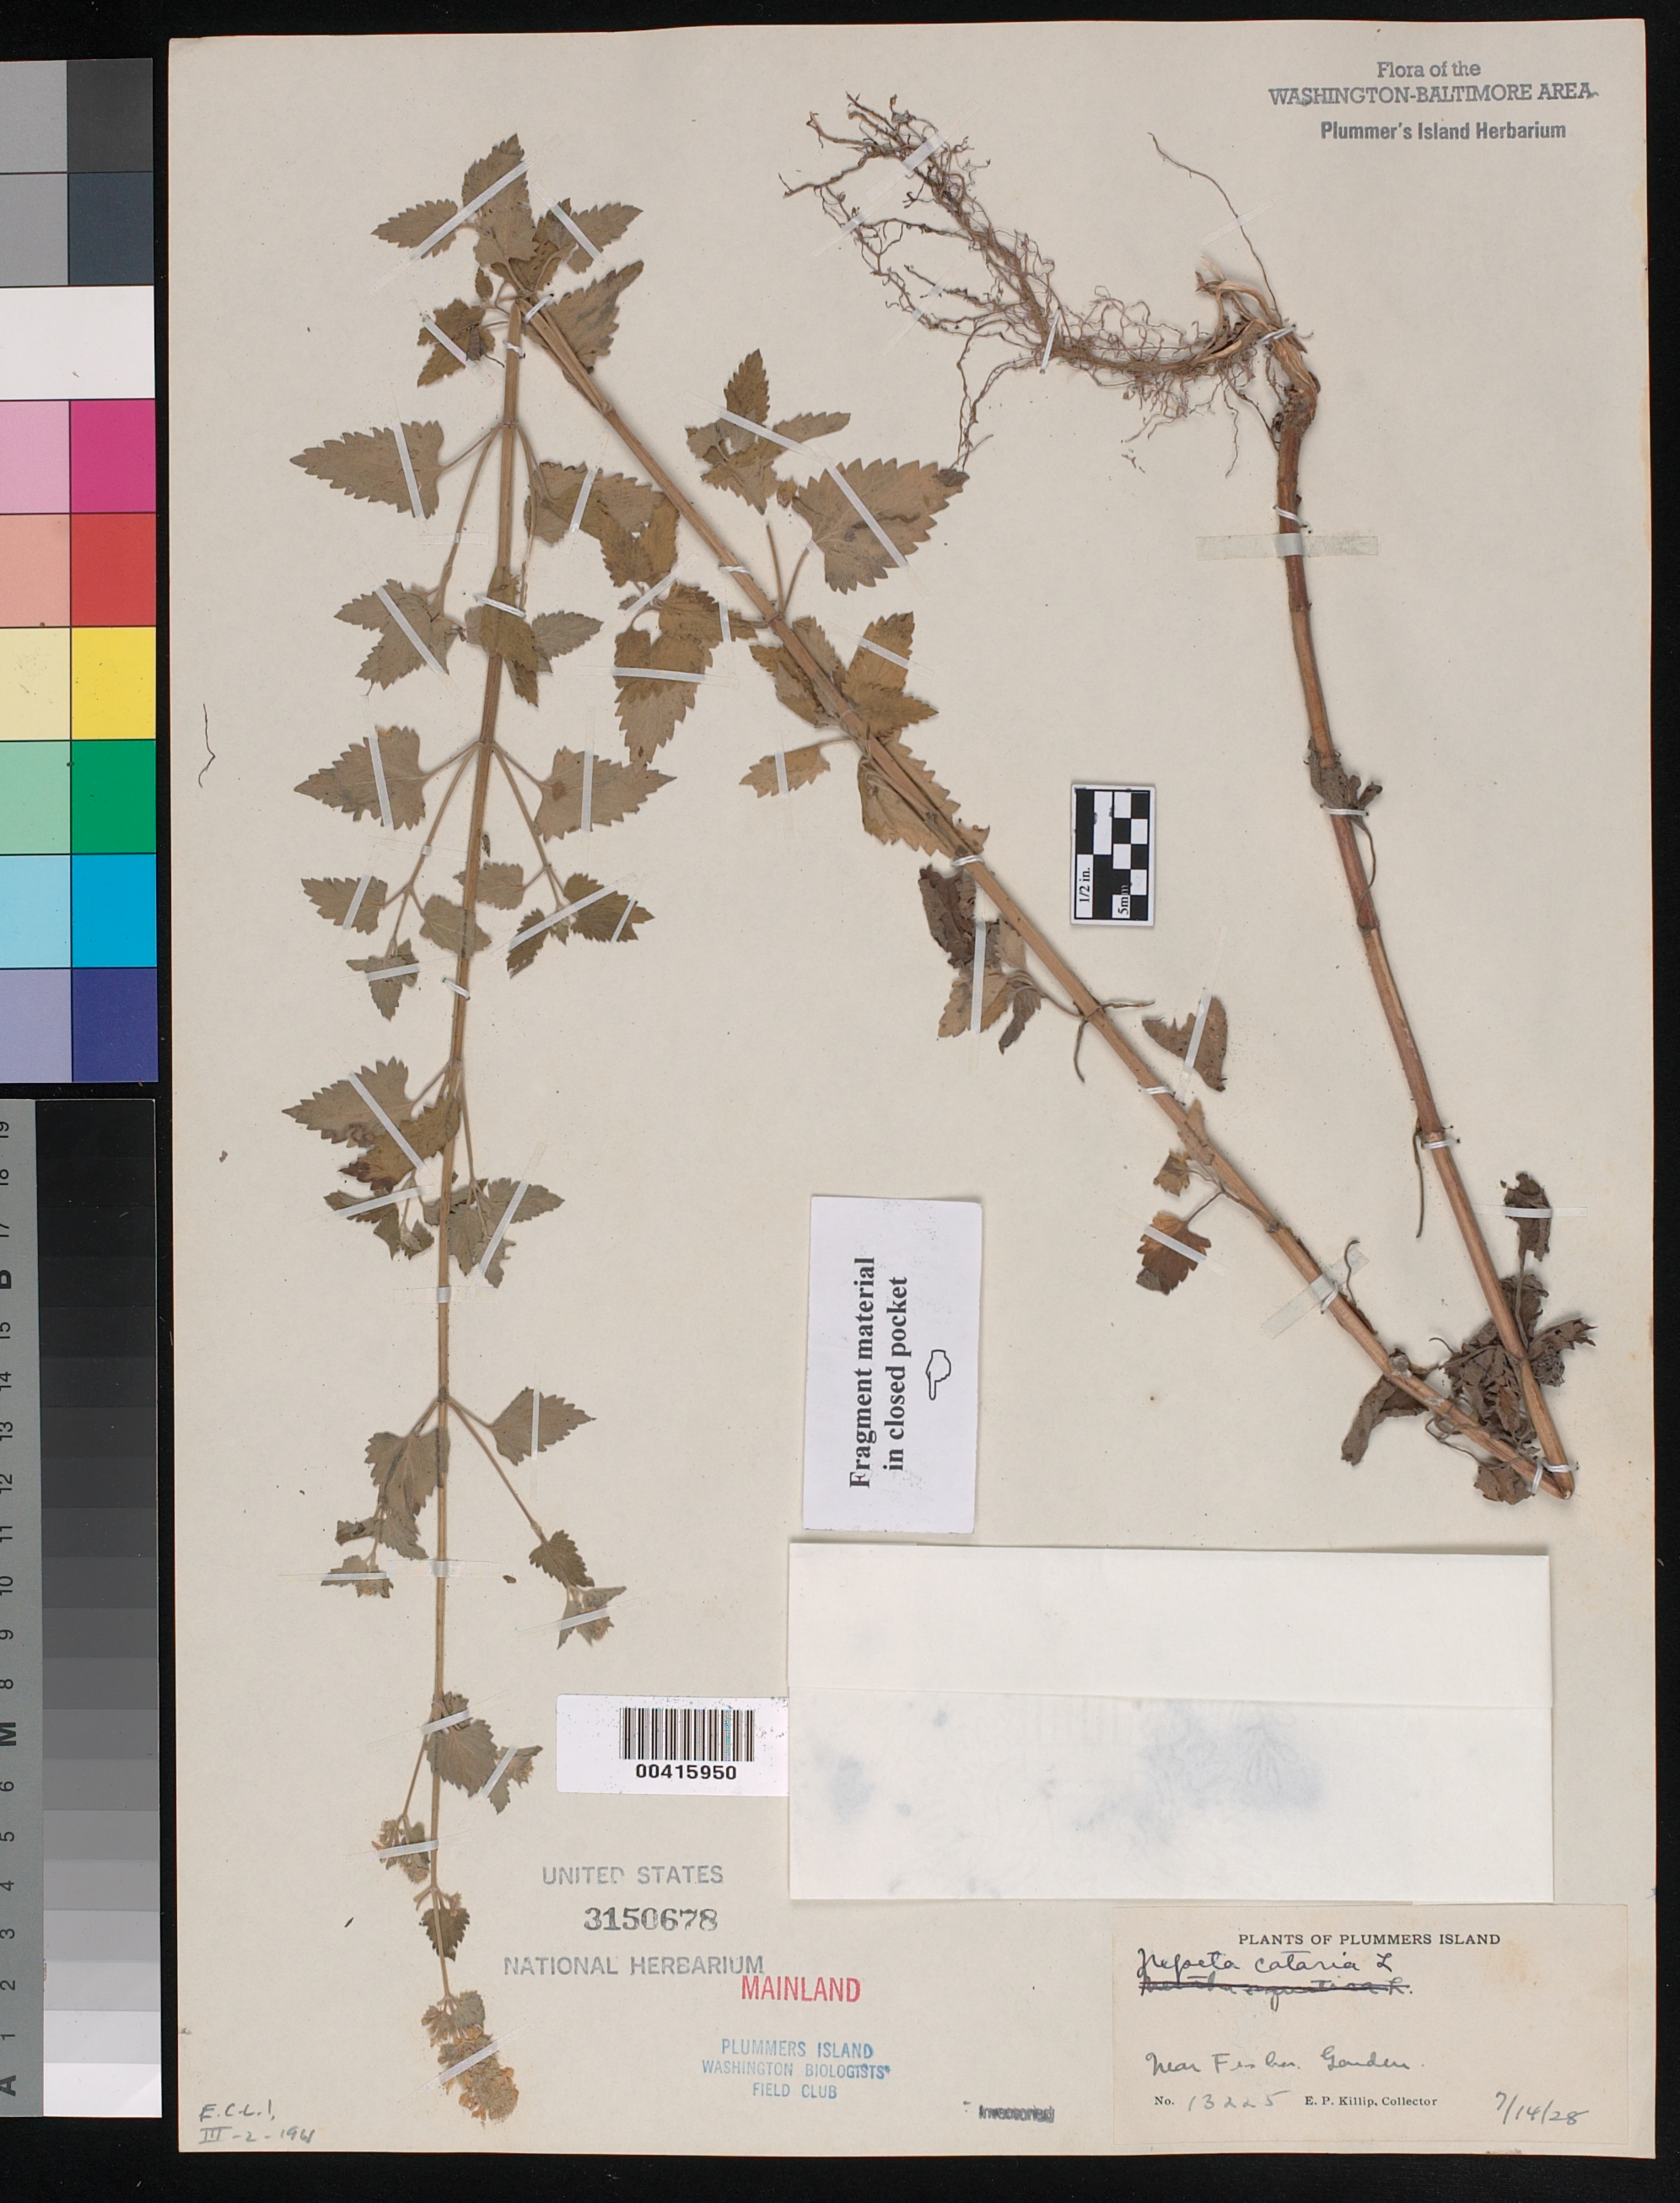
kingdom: Plantae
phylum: Tracheophyta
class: Magnoliopsida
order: Lamiales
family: Lamiaceae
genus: Nepeta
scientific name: Nepeta cataria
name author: L.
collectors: E. P. Killip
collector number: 13225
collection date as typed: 14 Jul 1928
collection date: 1928-07-14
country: United States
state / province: Maryland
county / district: Montgomery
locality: Plummer's Island; Mainland, near Fisher Garden C. & O. Canal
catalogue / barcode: US 3150678